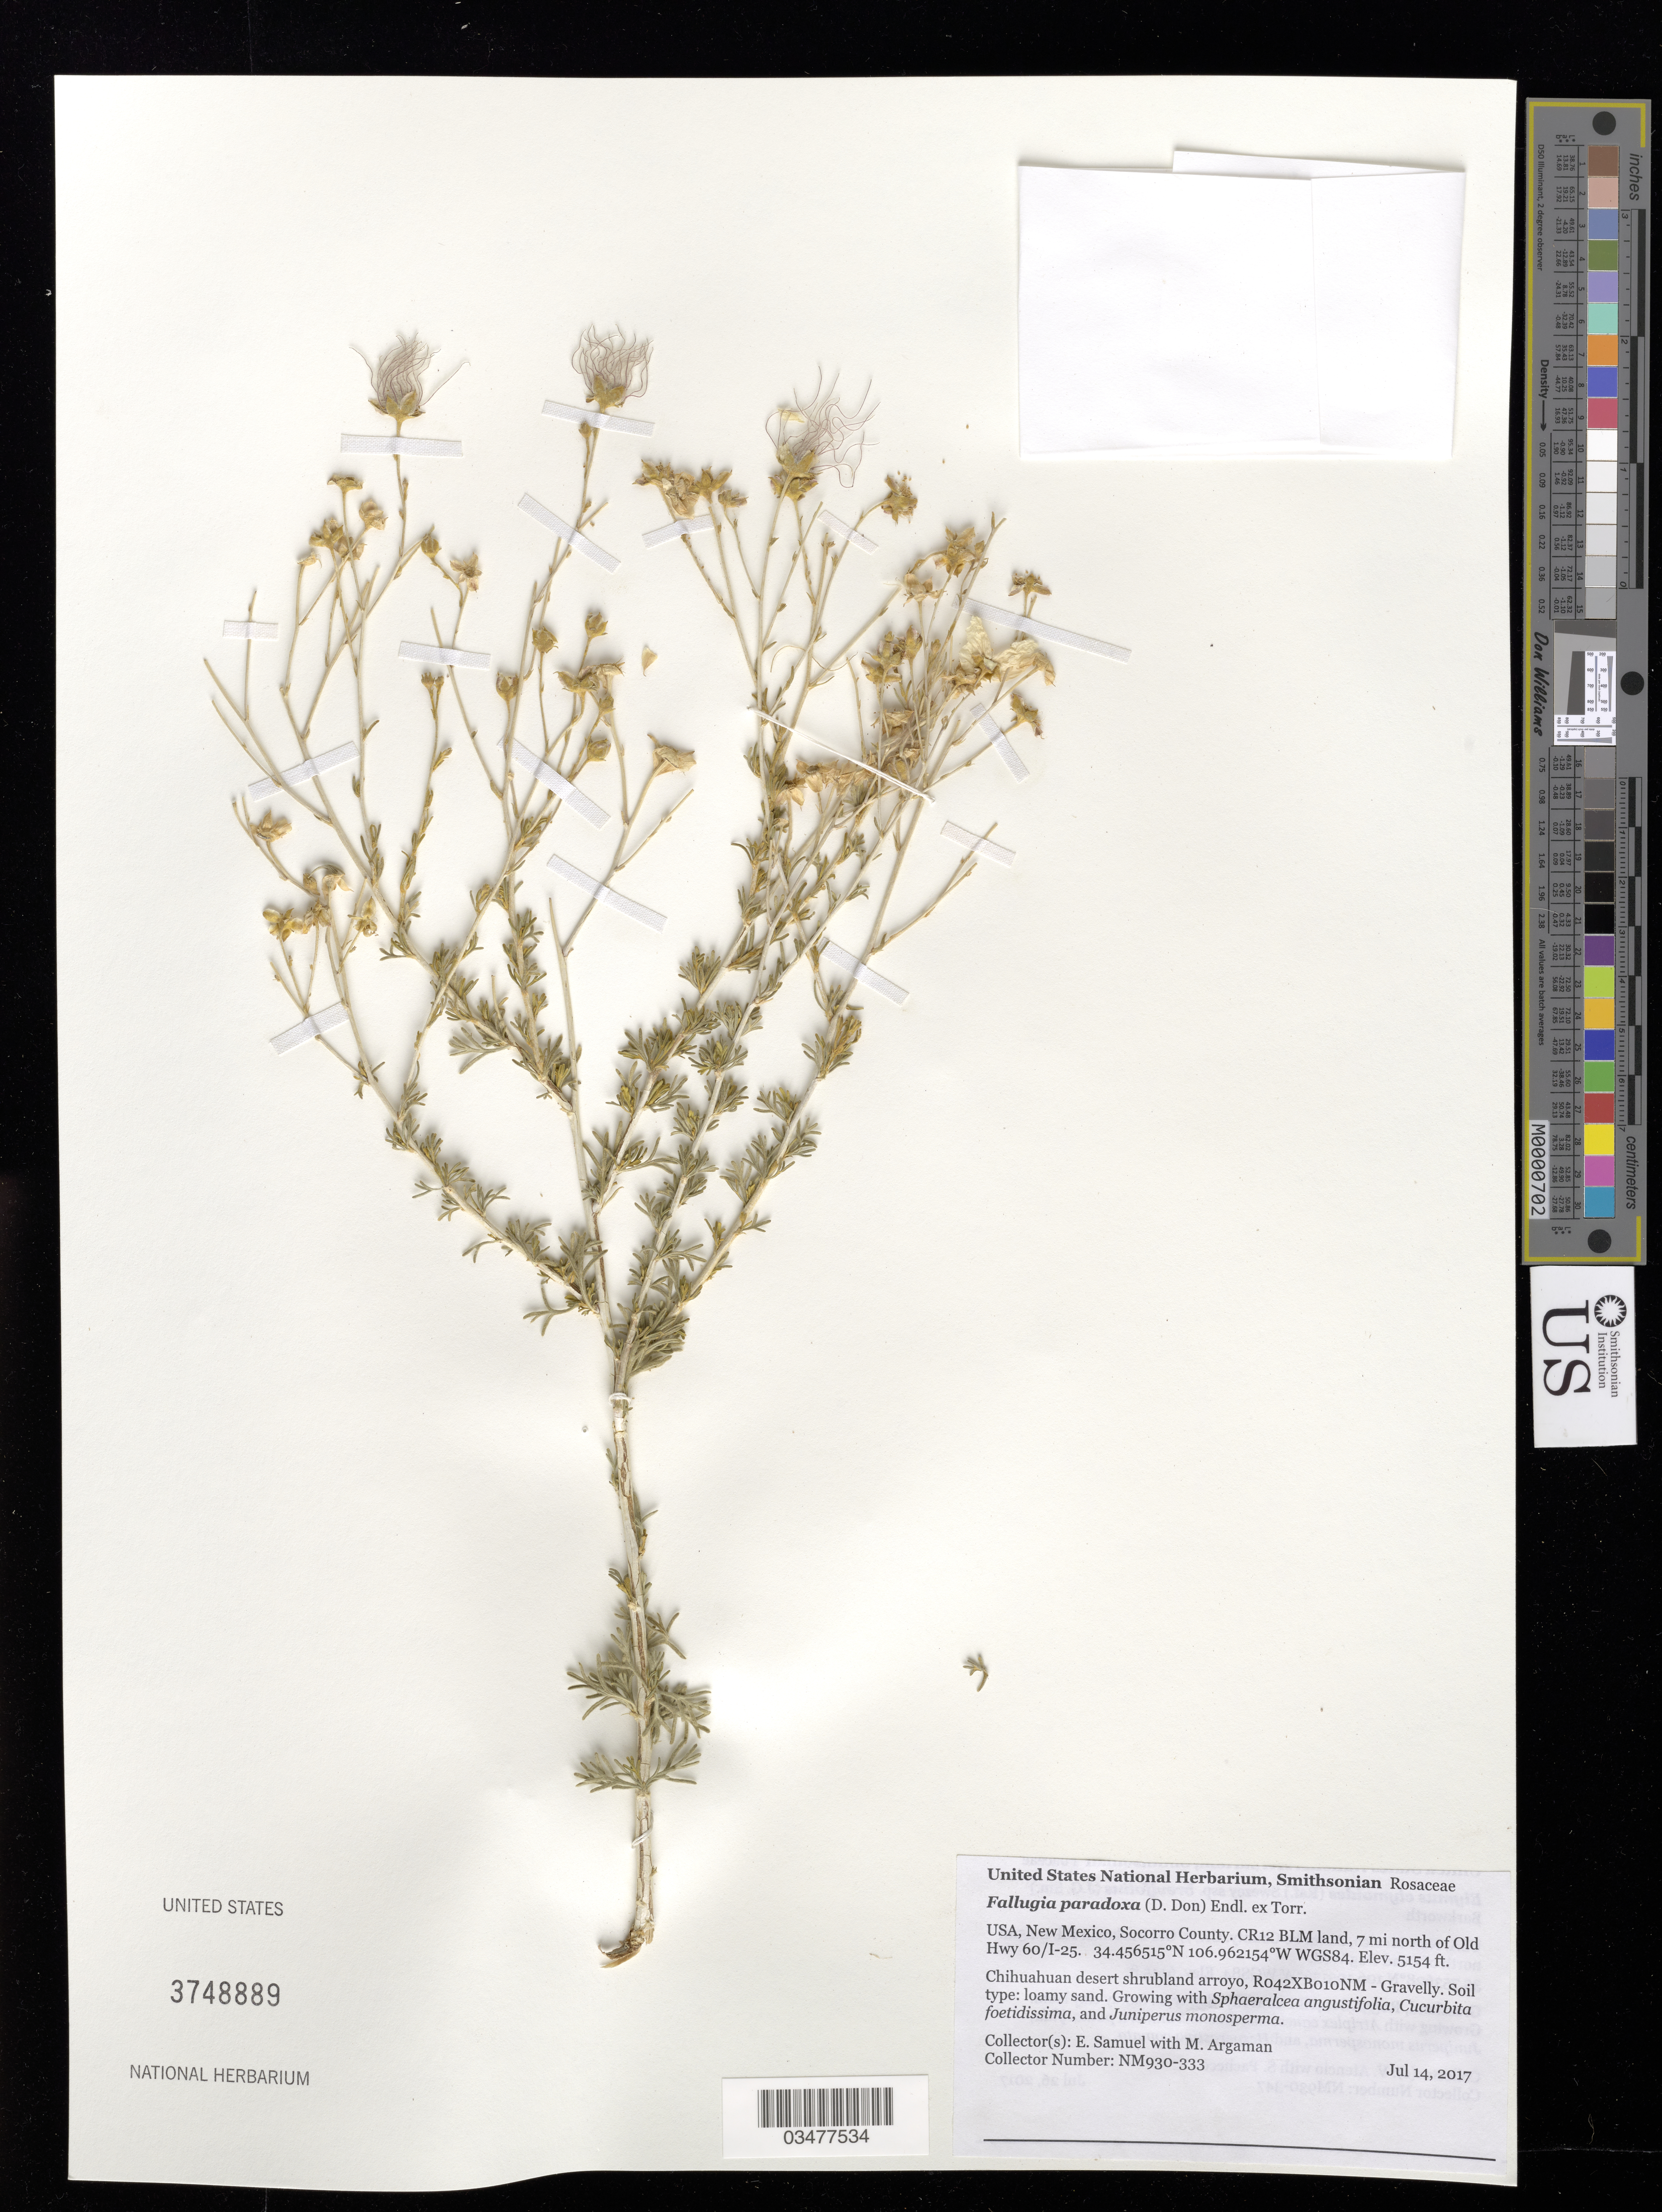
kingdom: Plantae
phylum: Tracheophyta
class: Magnoliopsida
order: Rosales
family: Rosaceae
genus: Fallugia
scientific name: Fallugia paradoxa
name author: (D. Don ex Tilloch & T. Taylor) Endl. ex Torr.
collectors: E. Samuel & M. Argaman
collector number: NM930-333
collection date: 2017-07-14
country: United States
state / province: New Mexico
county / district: Socorro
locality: CR 12, BLM land, 7 mi. N of Old Hwy 60/I-25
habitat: R042XB010NM - Gravelly. Loamy sand. Chihuahuan desert shrubland arroyo.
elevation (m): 1571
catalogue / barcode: US 3748889